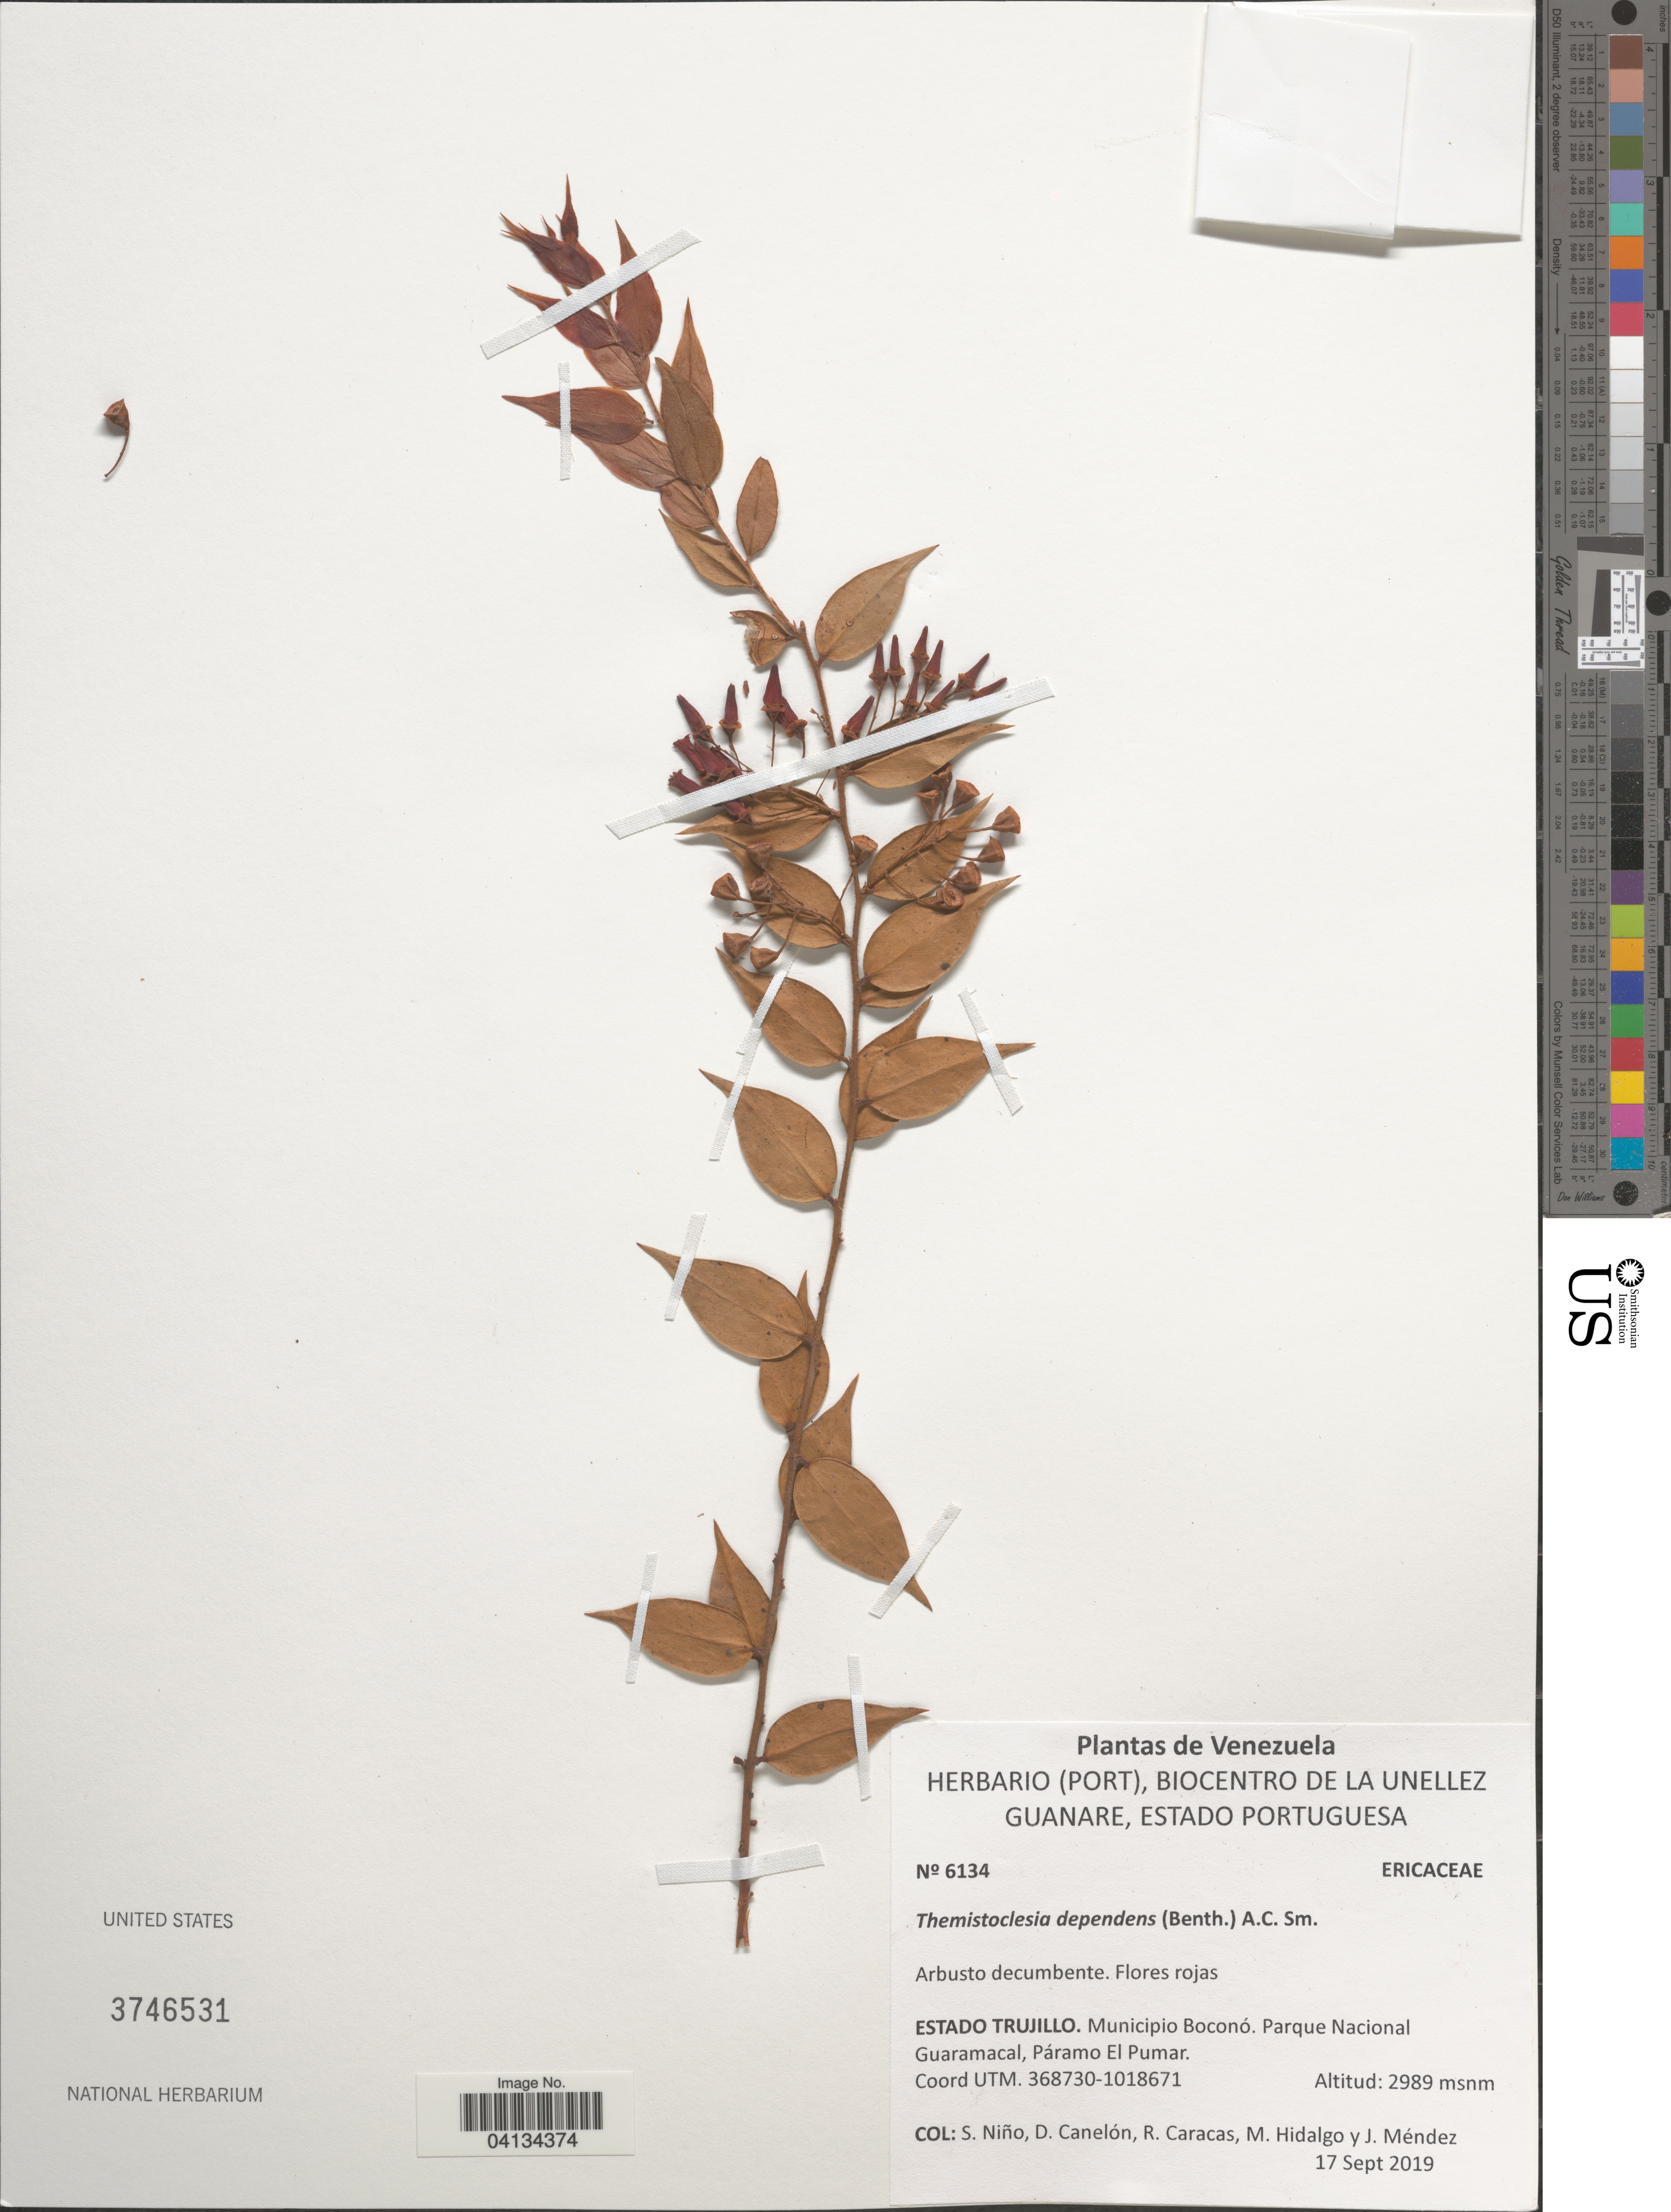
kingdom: Plantae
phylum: Tracheophyta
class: Magnoliopsida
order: Ericales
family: Ericaceae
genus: Themistoclesia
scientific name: Themistoclesia dependens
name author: (Benth.) A.C. Sm.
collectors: S. M. Niño, D. Canelón, R. Caracas, M. Hidalgo & J. Mendez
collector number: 6134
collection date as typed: Transcribed d/m/y: 17/9/2019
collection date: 2019-09-17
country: Venezuela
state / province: Trujillo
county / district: Boconó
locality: Parque Nacional Guaramacal, Páramo El Pumar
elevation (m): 2989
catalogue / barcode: US 3746531